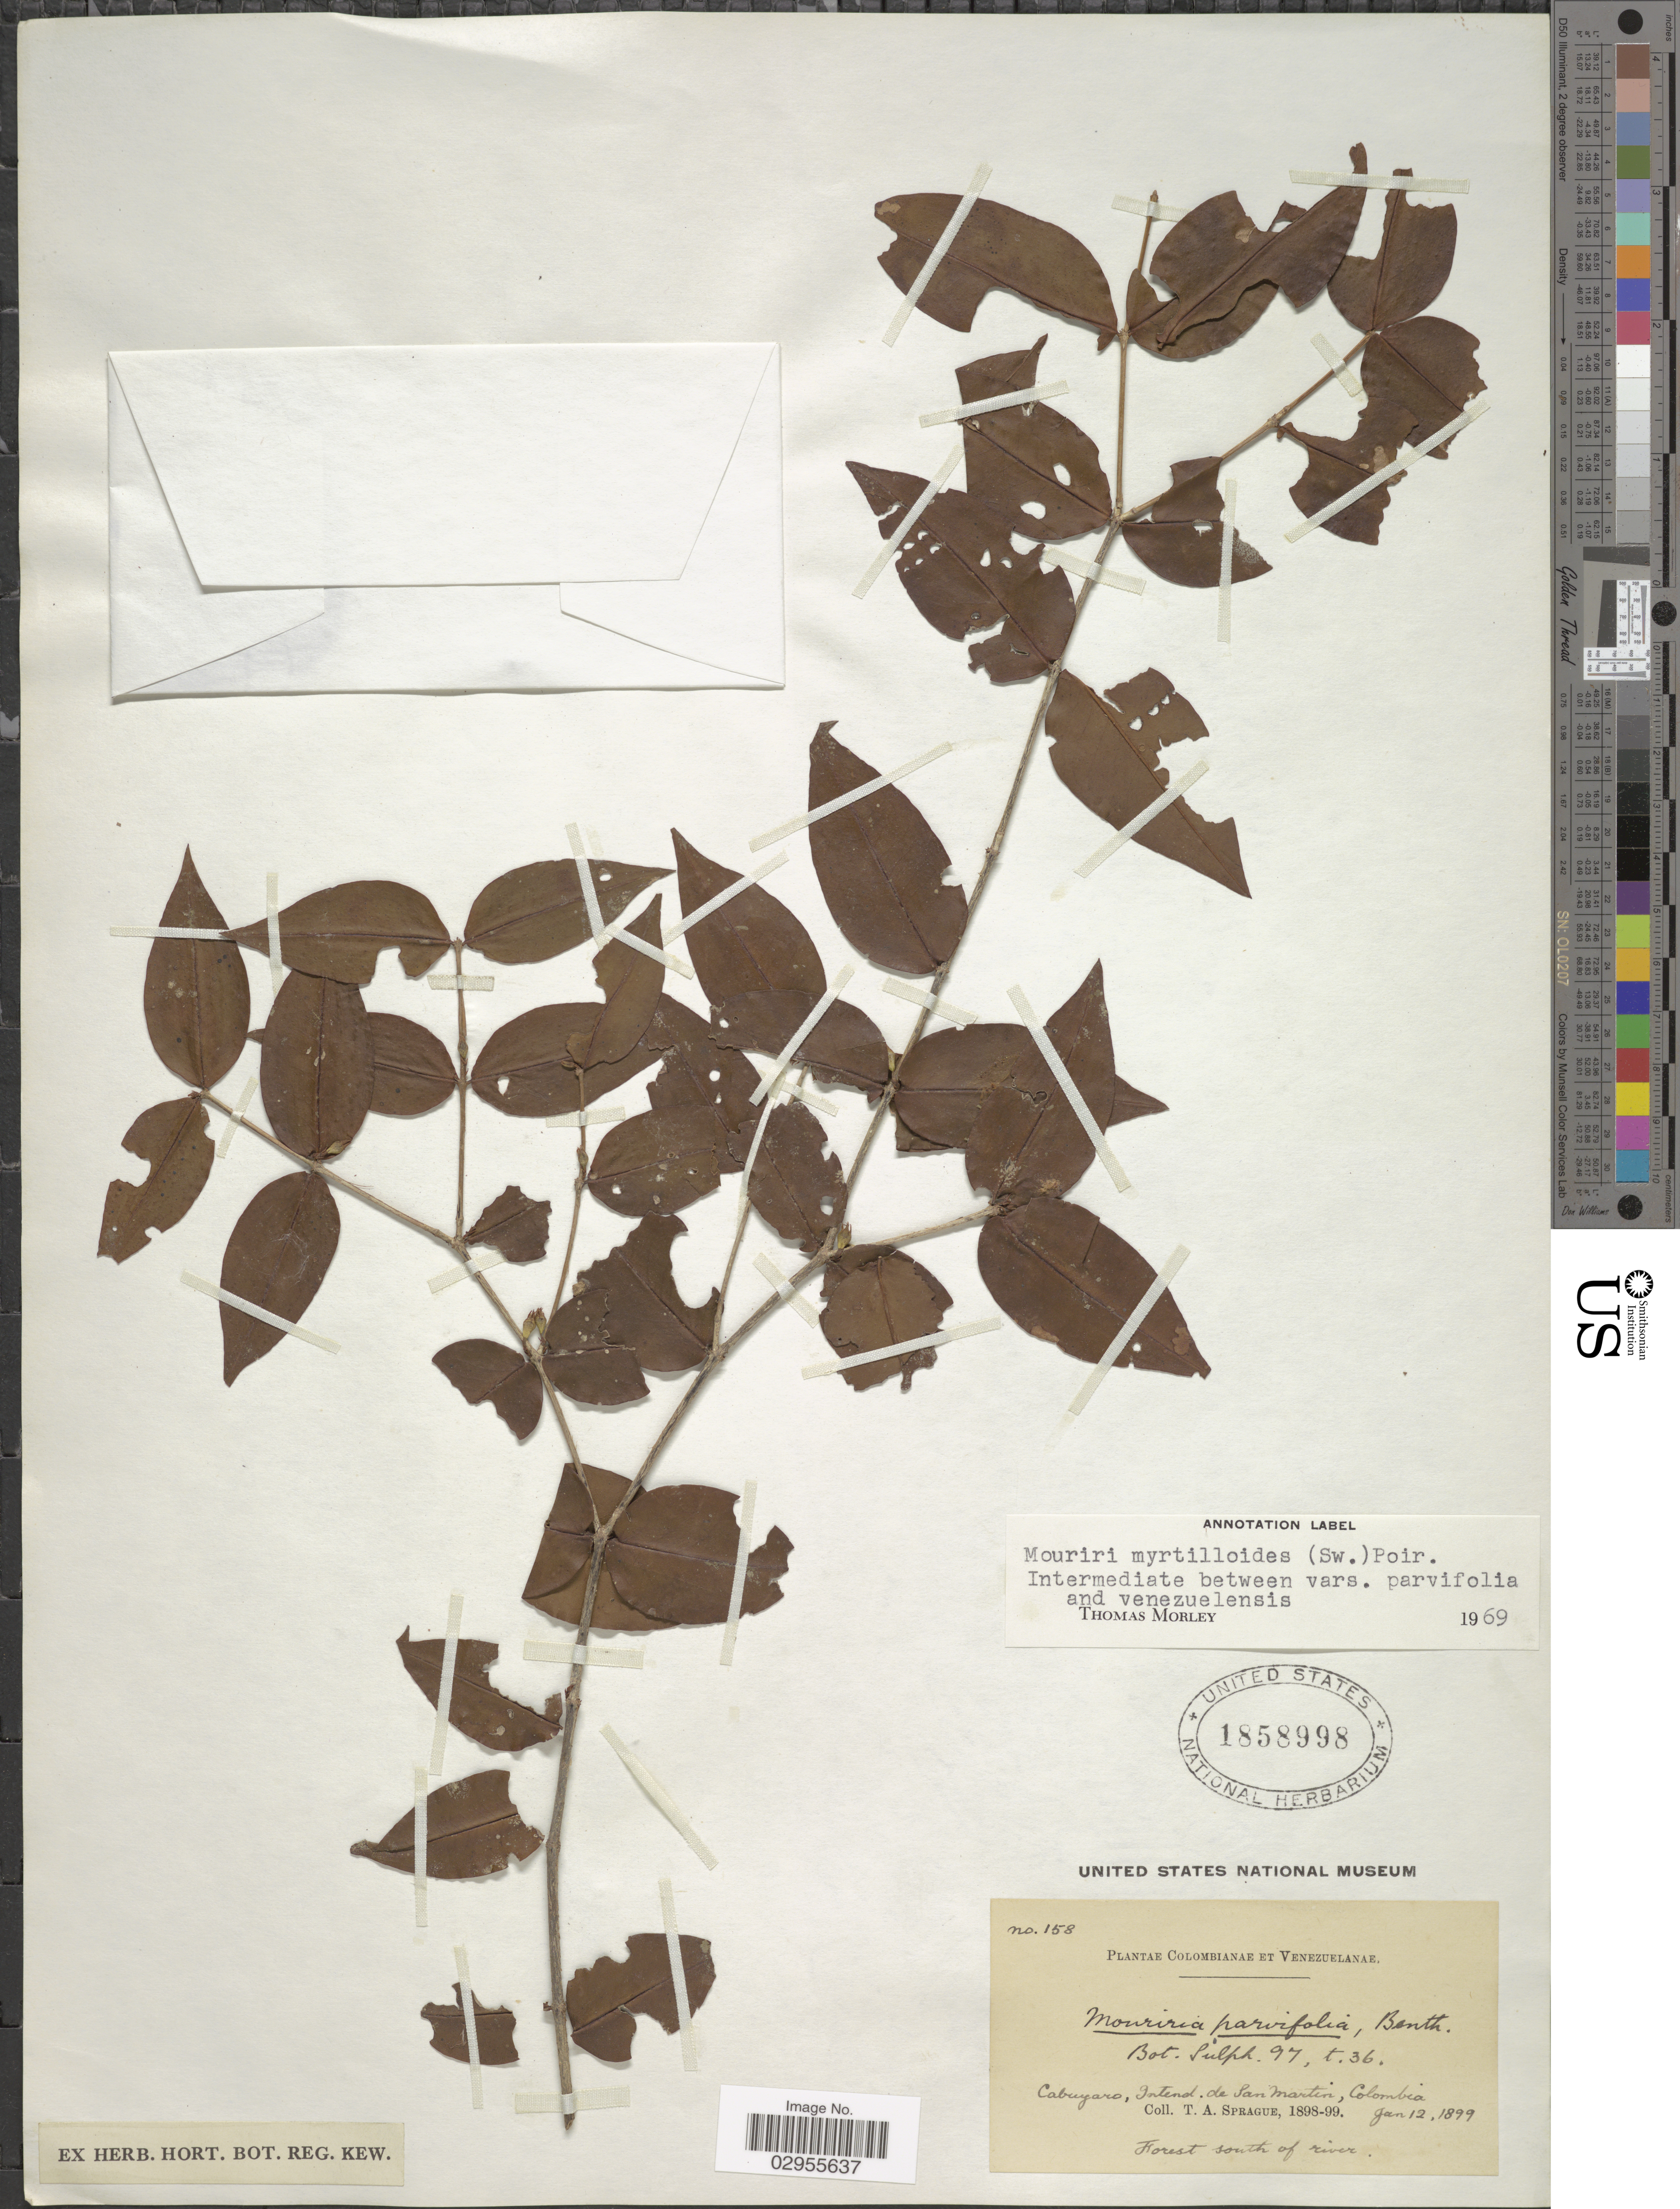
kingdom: Plantae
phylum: Tracheophyta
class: Magnoliopsida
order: Myrtales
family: Melastomataceae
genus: Mouriri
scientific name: Mouriri myrtilloides subsp. parvifolia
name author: (Benth.) Morley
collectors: T. A. Sprague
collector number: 158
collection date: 1899-01-12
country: Colombia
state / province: Meta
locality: Cabuyaro, Intend. de San Martin.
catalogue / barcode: US 1858998